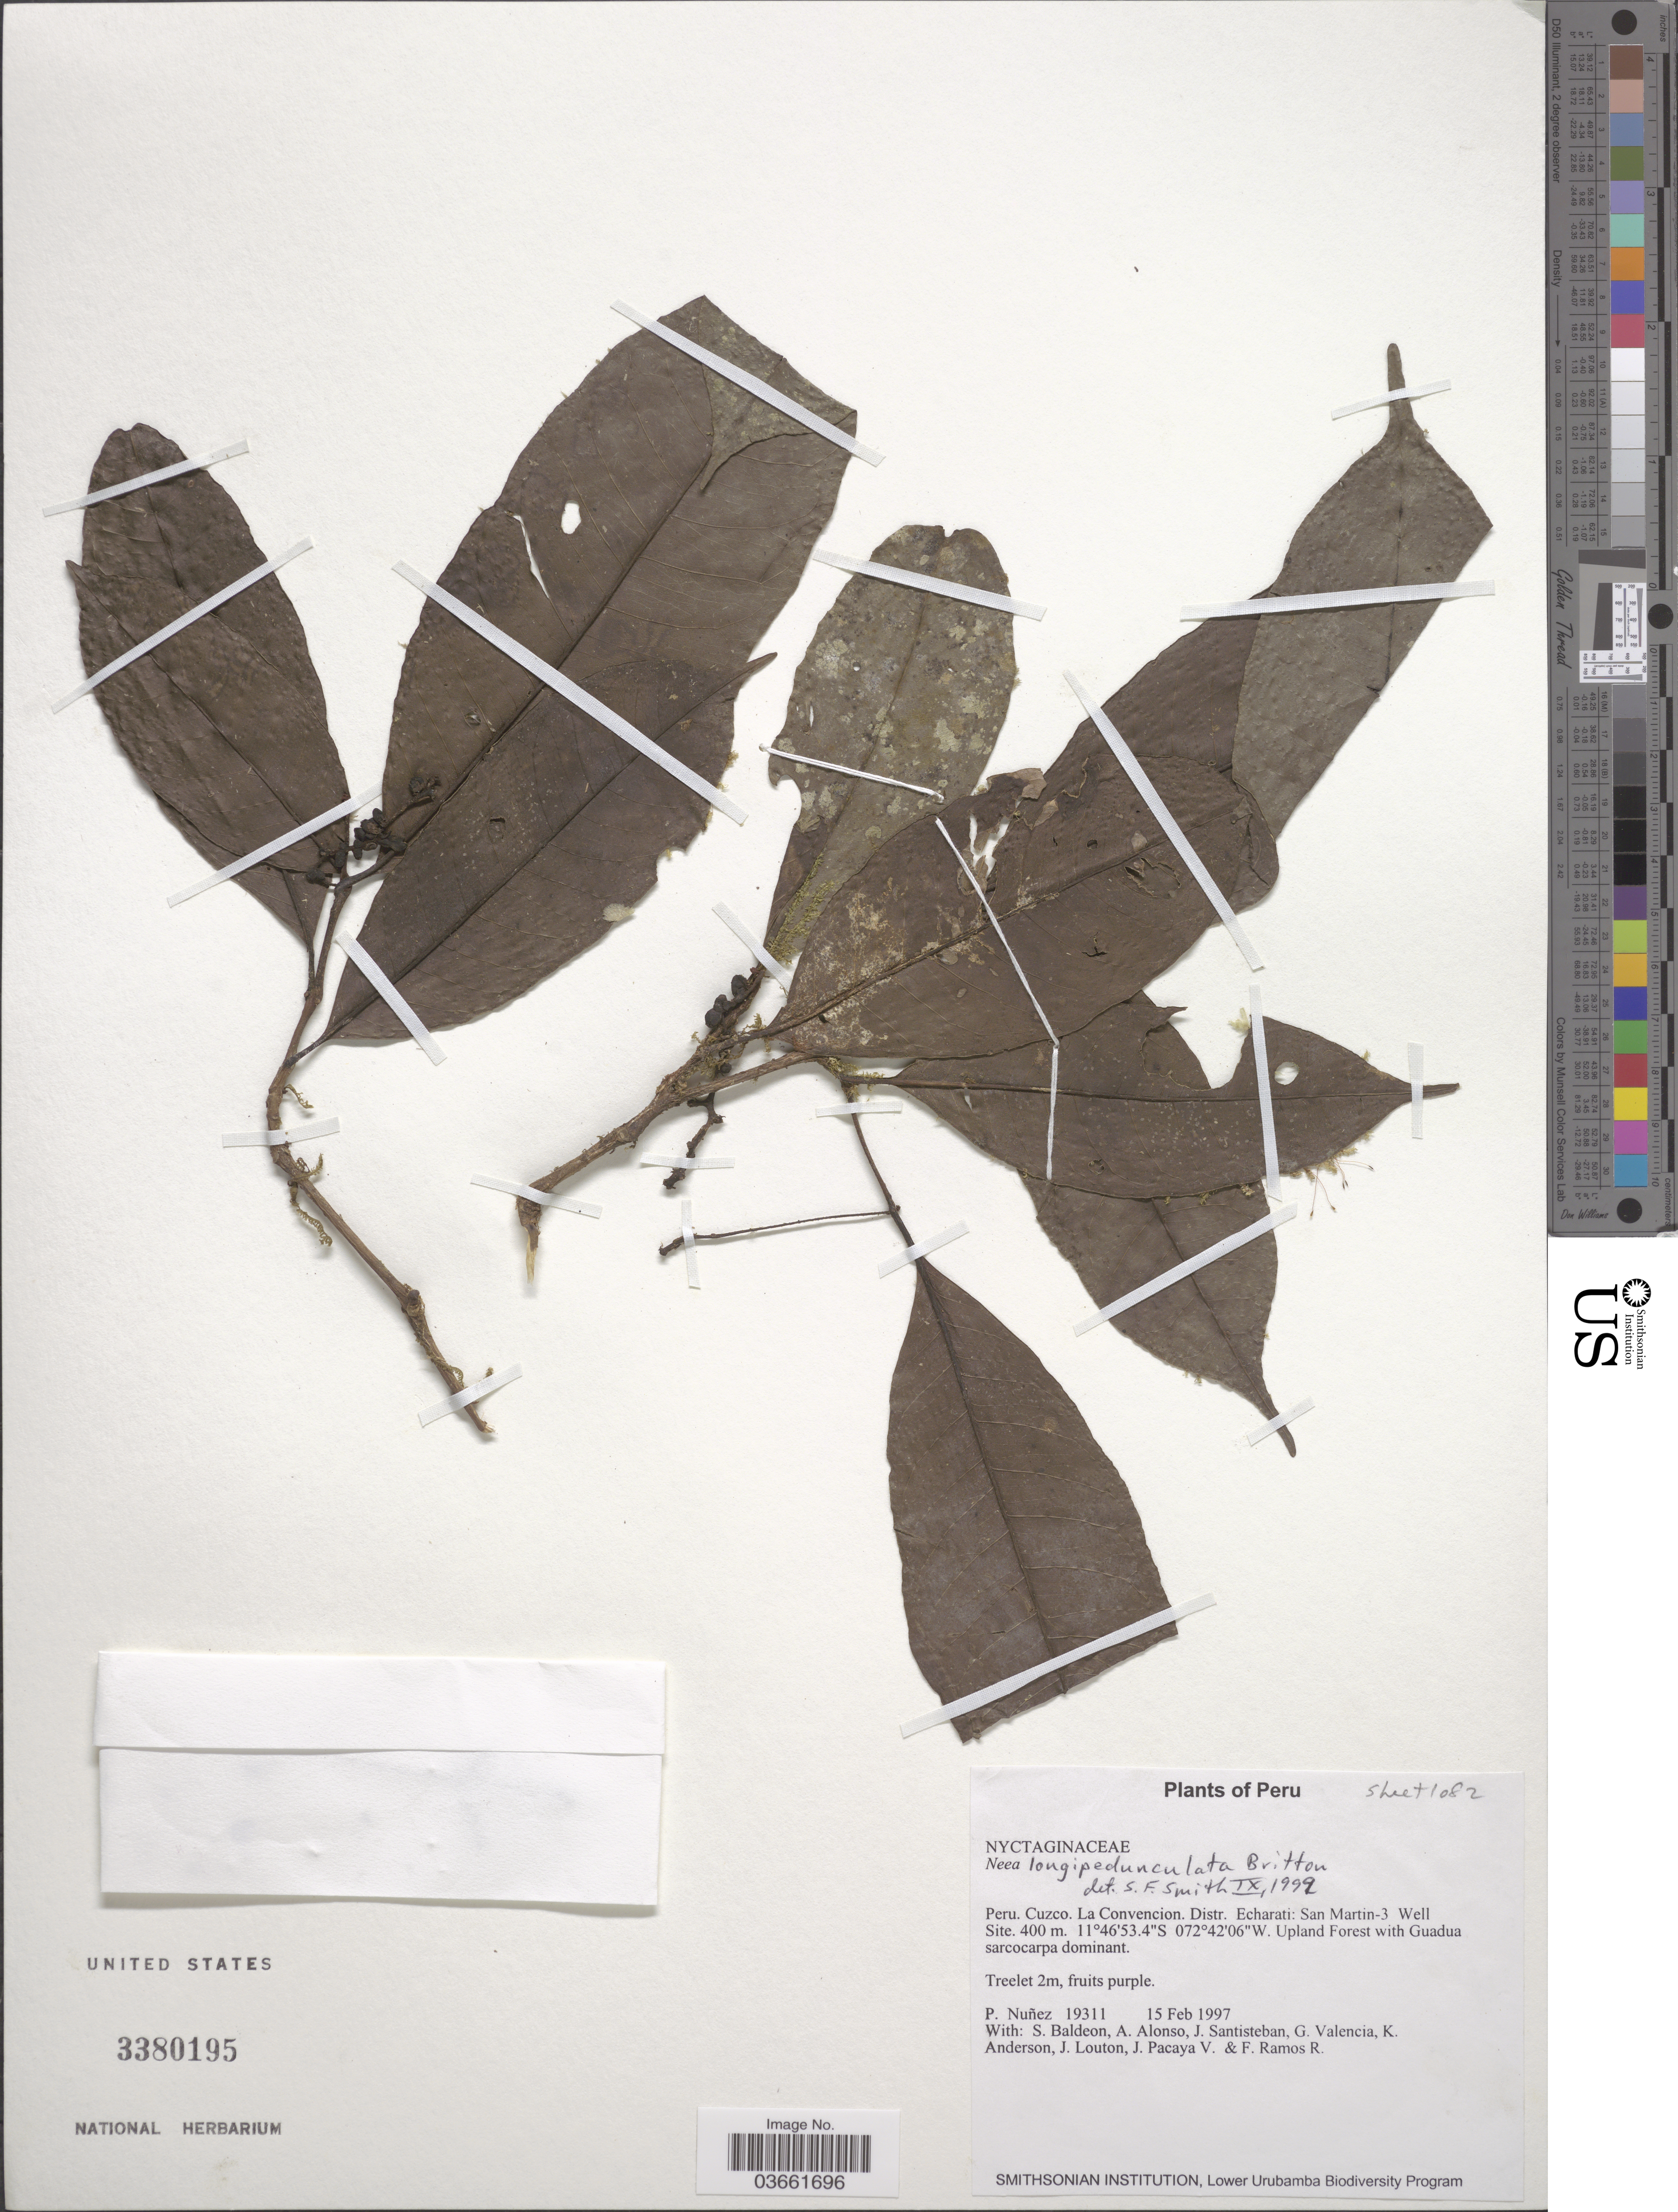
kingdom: Plantae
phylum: Tracheophyta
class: Magnoliopsida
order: Caryophyllales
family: Nyctaginaceae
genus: Neea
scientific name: Neea longipedunculata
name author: Britton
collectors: P. Nuñez V., S. Baldeon, A. Alonso, J. Santisteban & et al.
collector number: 19311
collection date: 1997-02-15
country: Peru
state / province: Cusco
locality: Cuzco. La Convencion. Distr. Echarati: San Martin-3 Well Site.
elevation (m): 400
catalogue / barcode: US 3380195